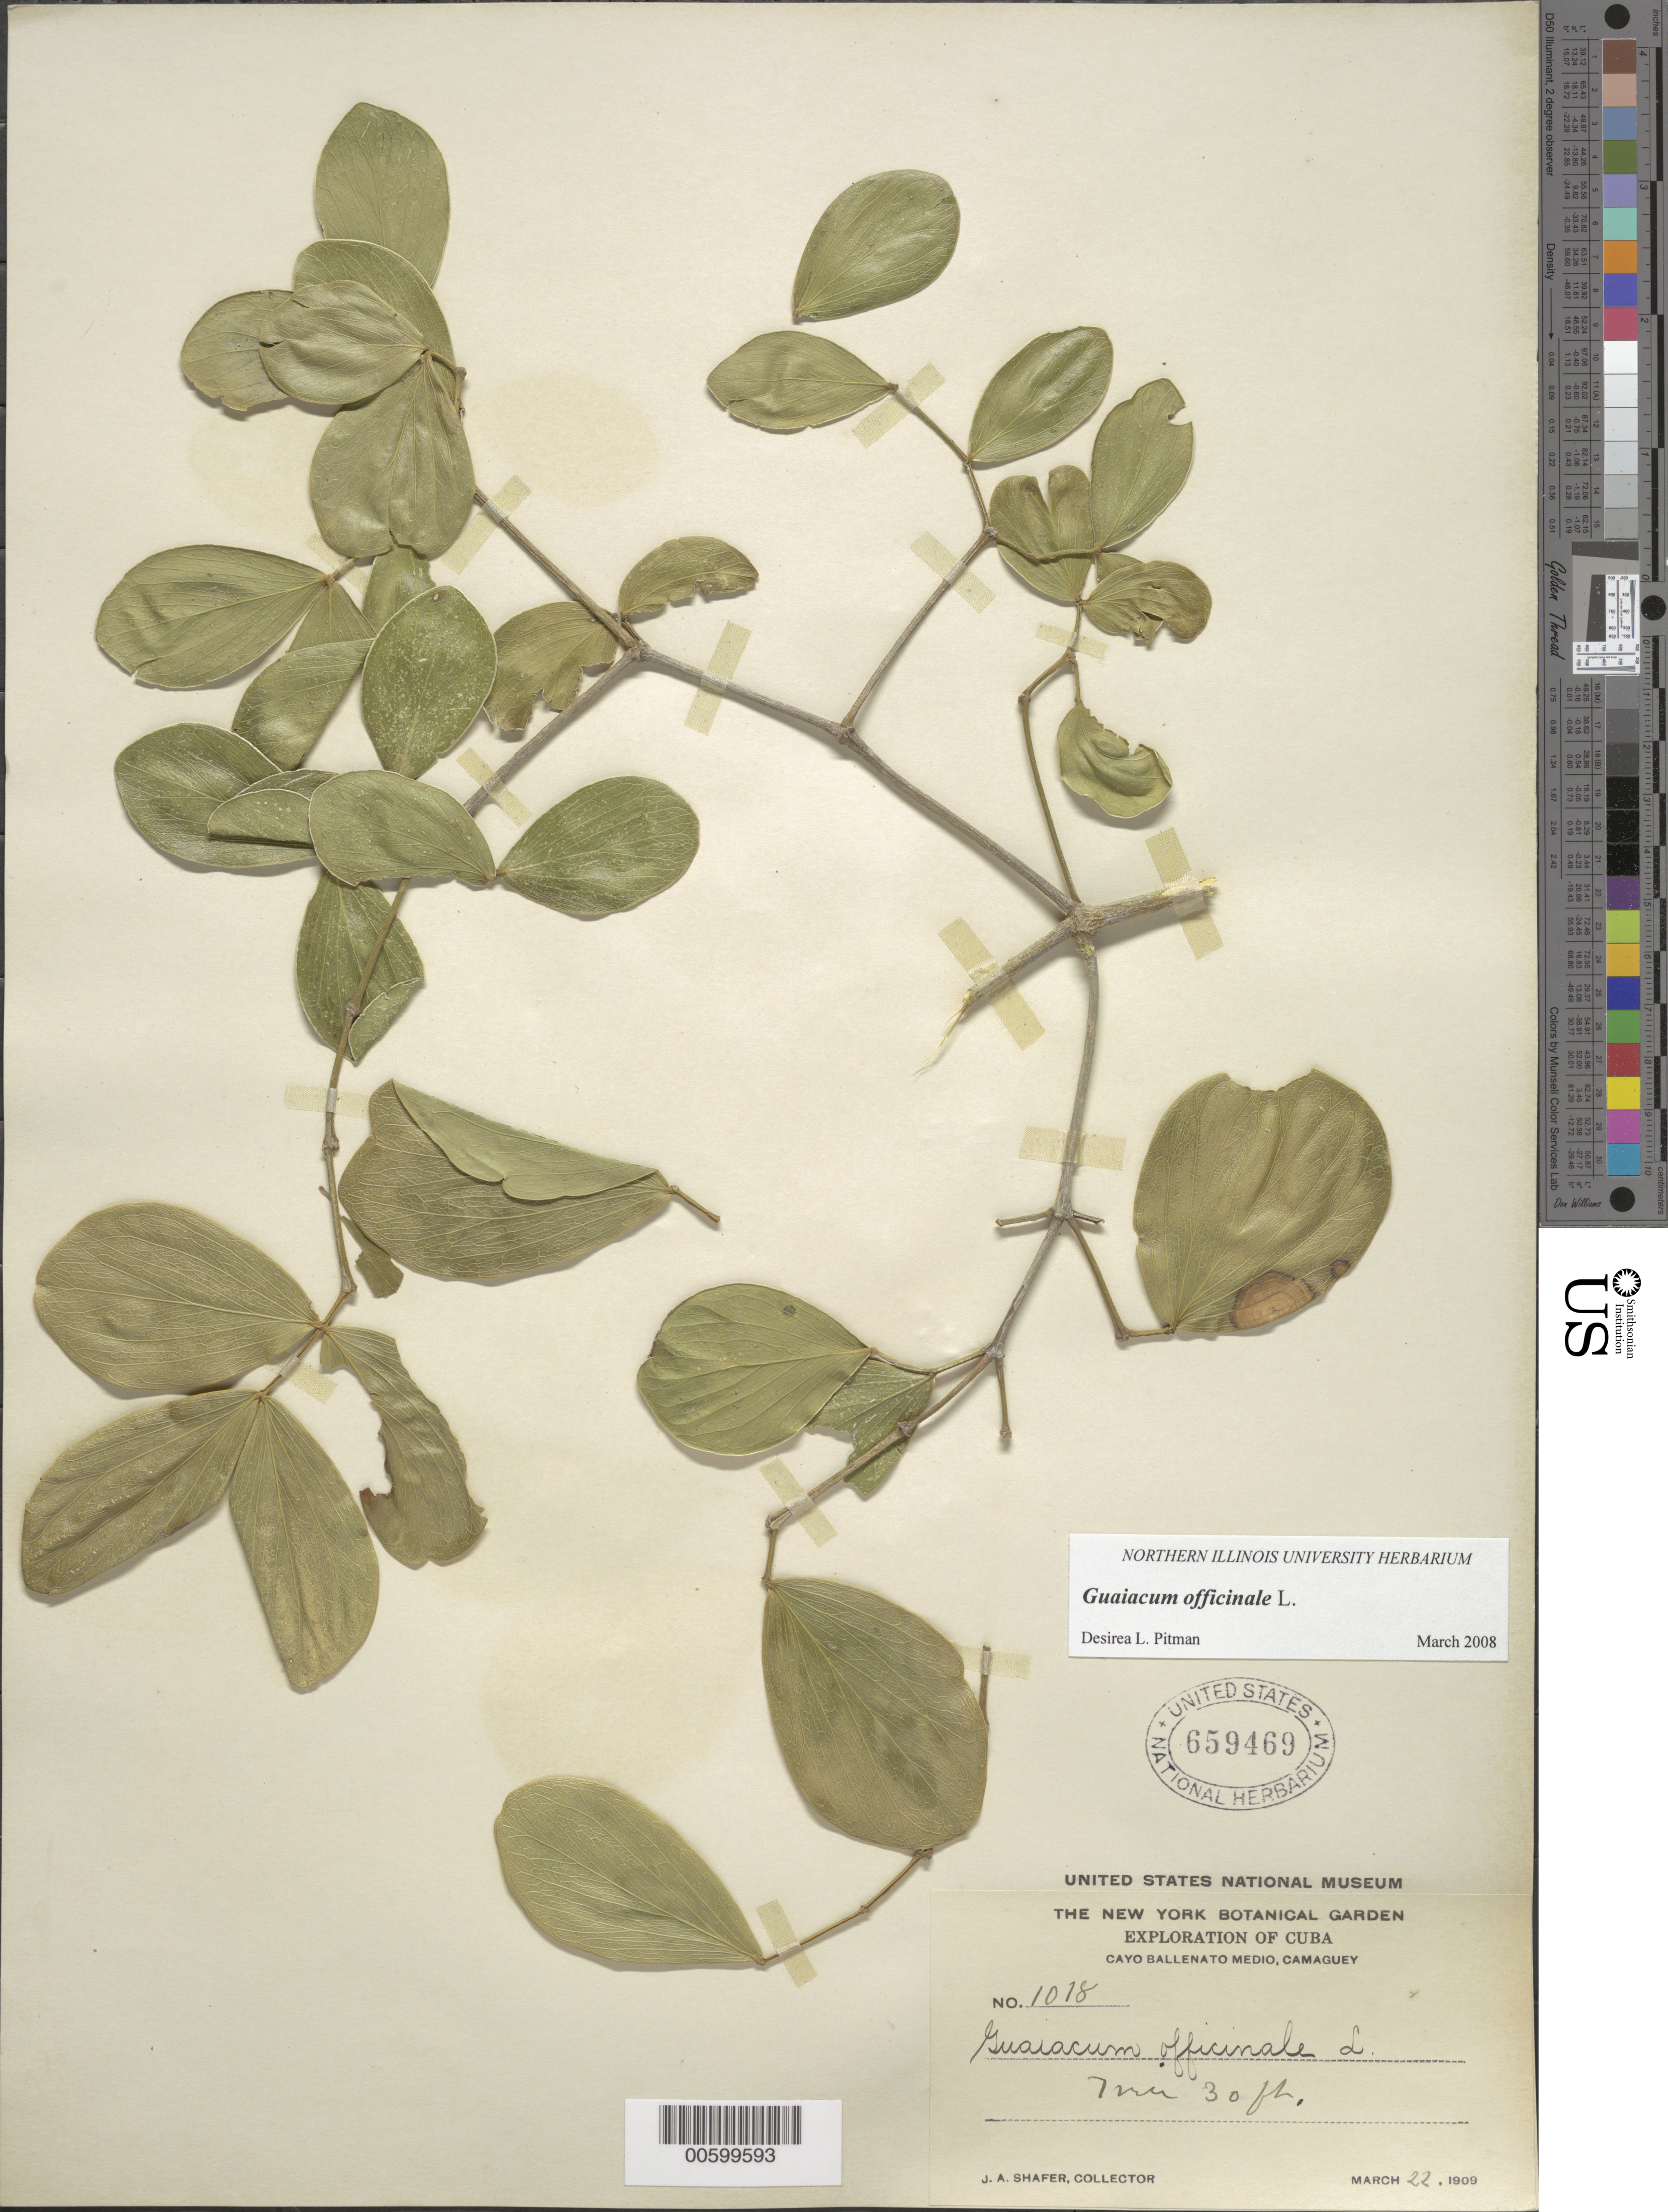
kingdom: Plantae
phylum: Tracheophyta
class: Magnoliopsida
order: Zygophyllales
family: Zygophyllaceae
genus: Guaiacum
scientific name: Guaiacum officinale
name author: L.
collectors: J. A. Shafer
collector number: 1018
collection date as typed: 22 Mar 1909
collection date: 1909-03-22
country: Cuba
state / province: Camagüey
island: Greater Antilles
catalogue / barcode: US 659469